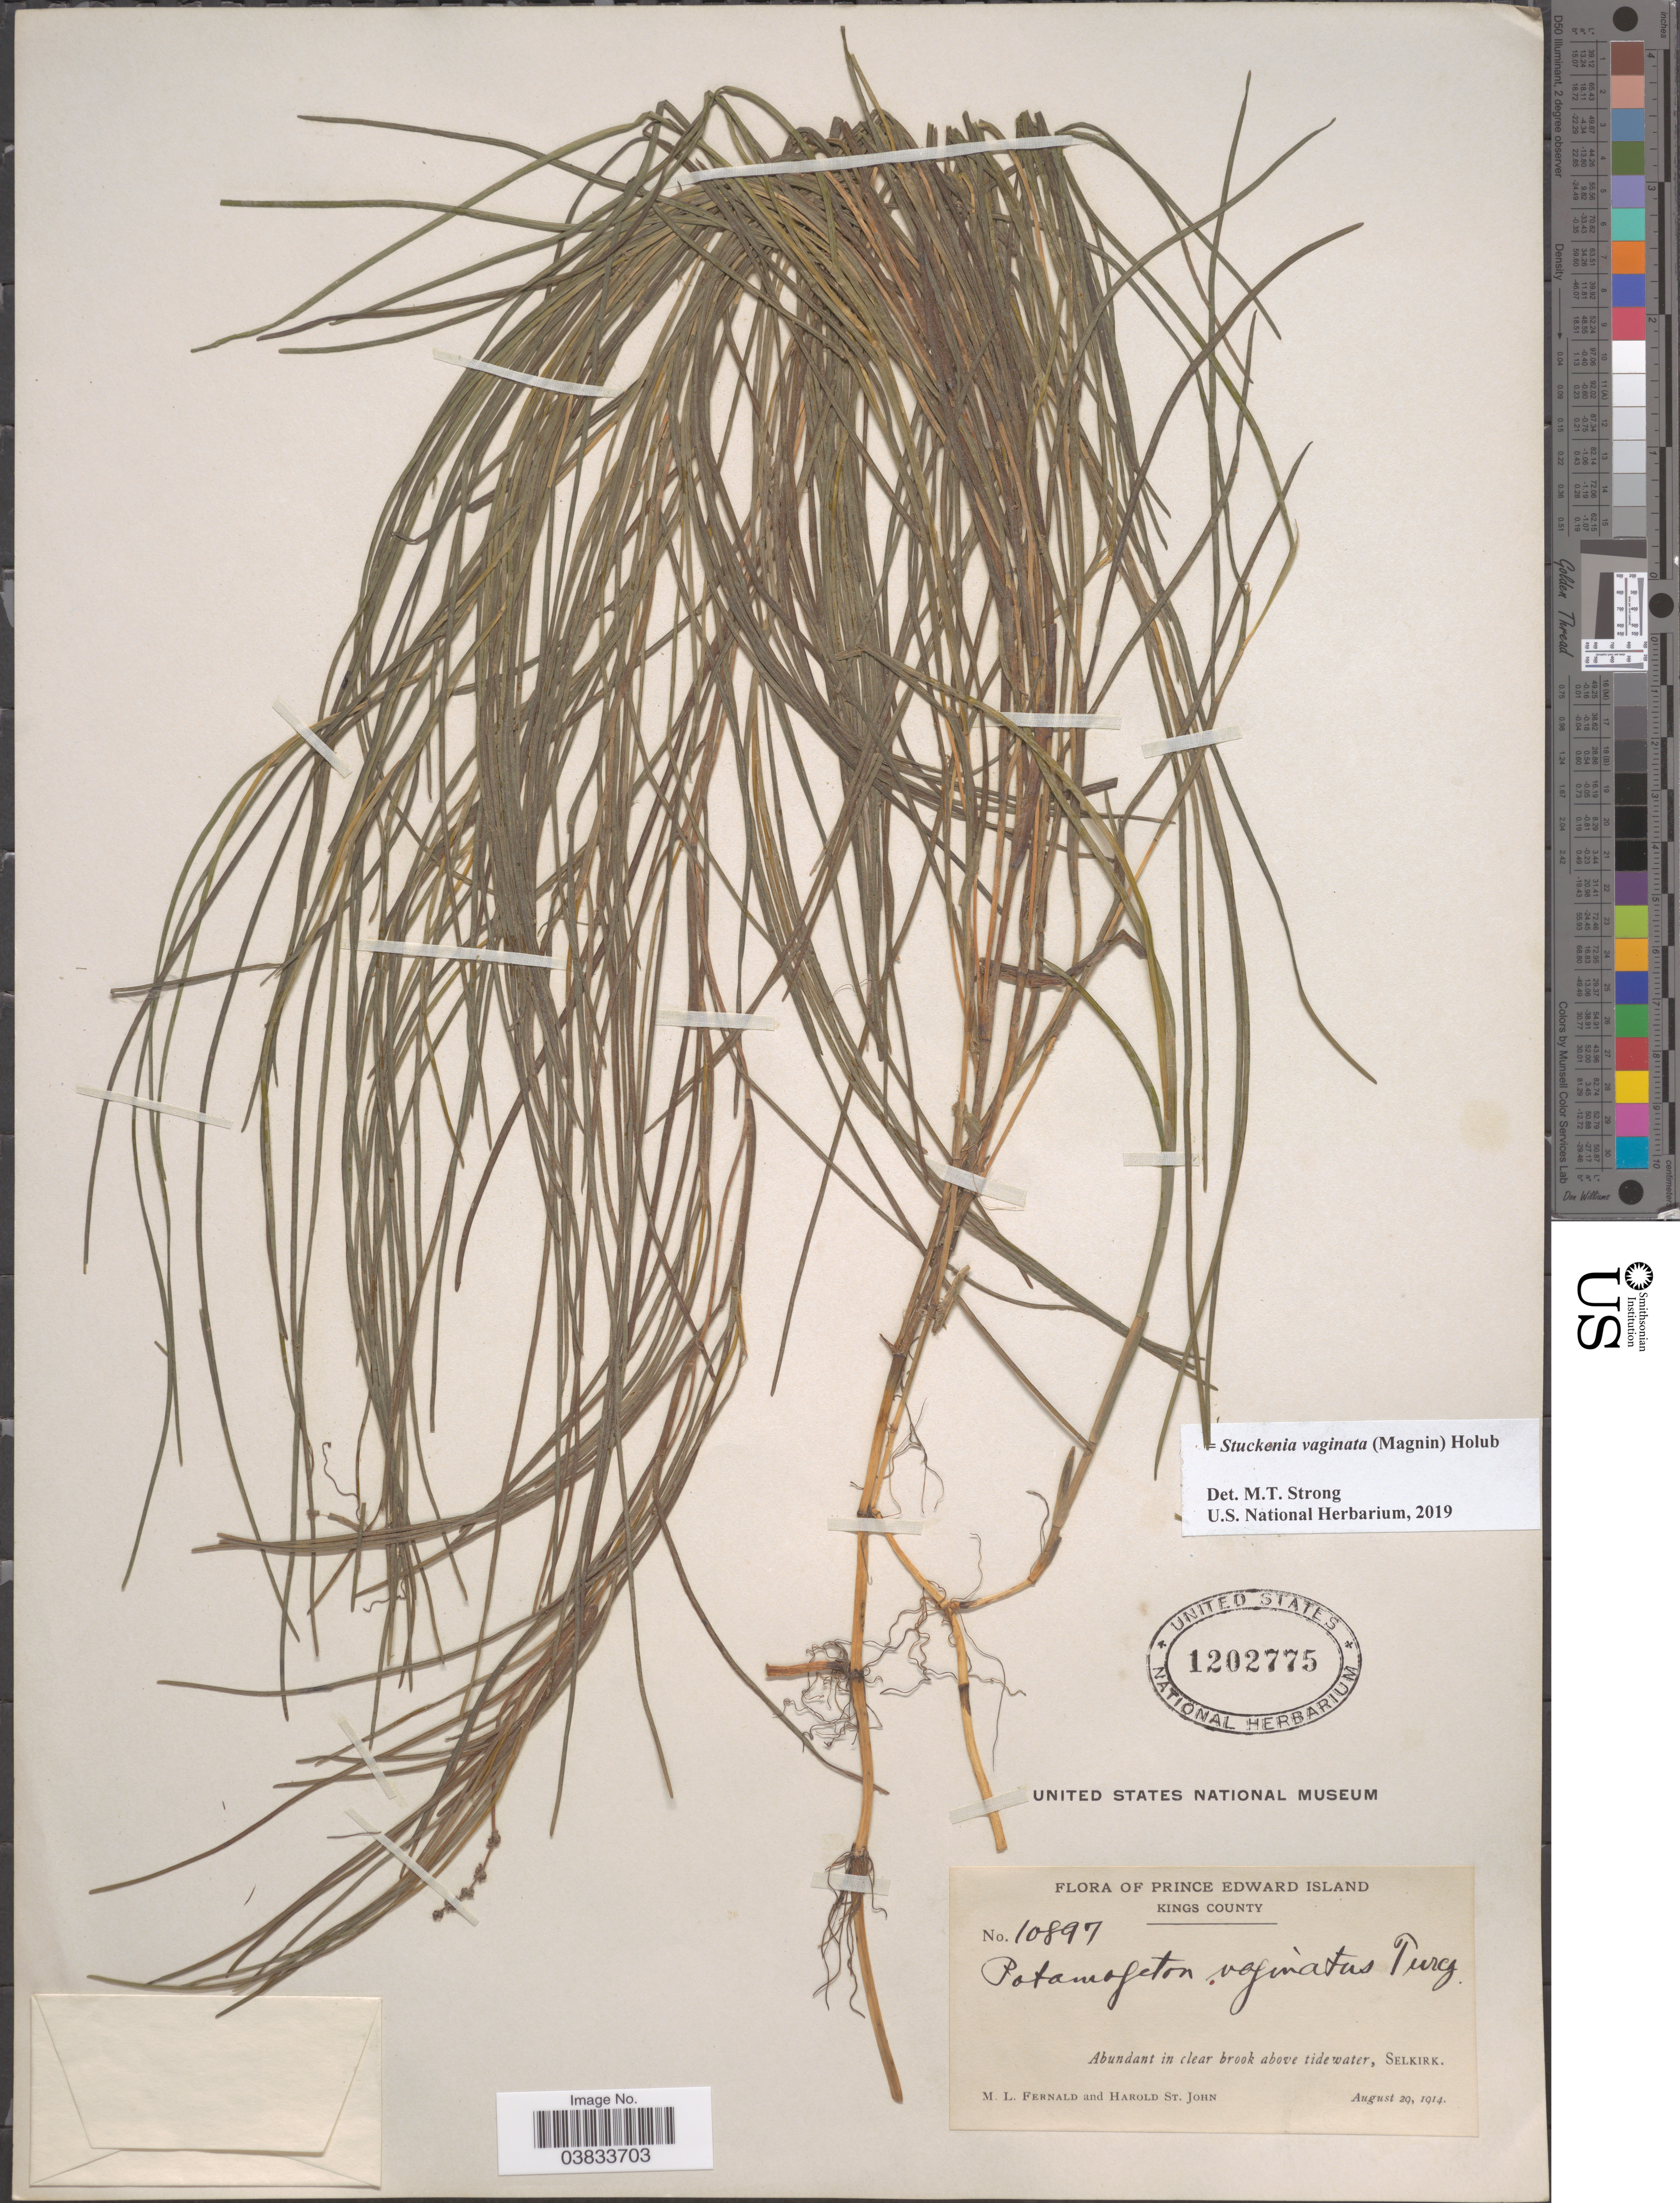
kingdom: Plantae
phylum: Tracheophyta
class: Liliopsida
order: Alismatales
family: Potamogetonaceae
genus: Stuckenia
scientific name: Stuckenia vaginata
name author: (Magnin) Holub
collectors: M. L. Fernald & H. St. John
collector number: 10897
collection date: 1914-08-29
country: Canada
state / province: Prince Edward Island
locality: Kings County. Selkirk.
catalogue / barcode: US 1202775